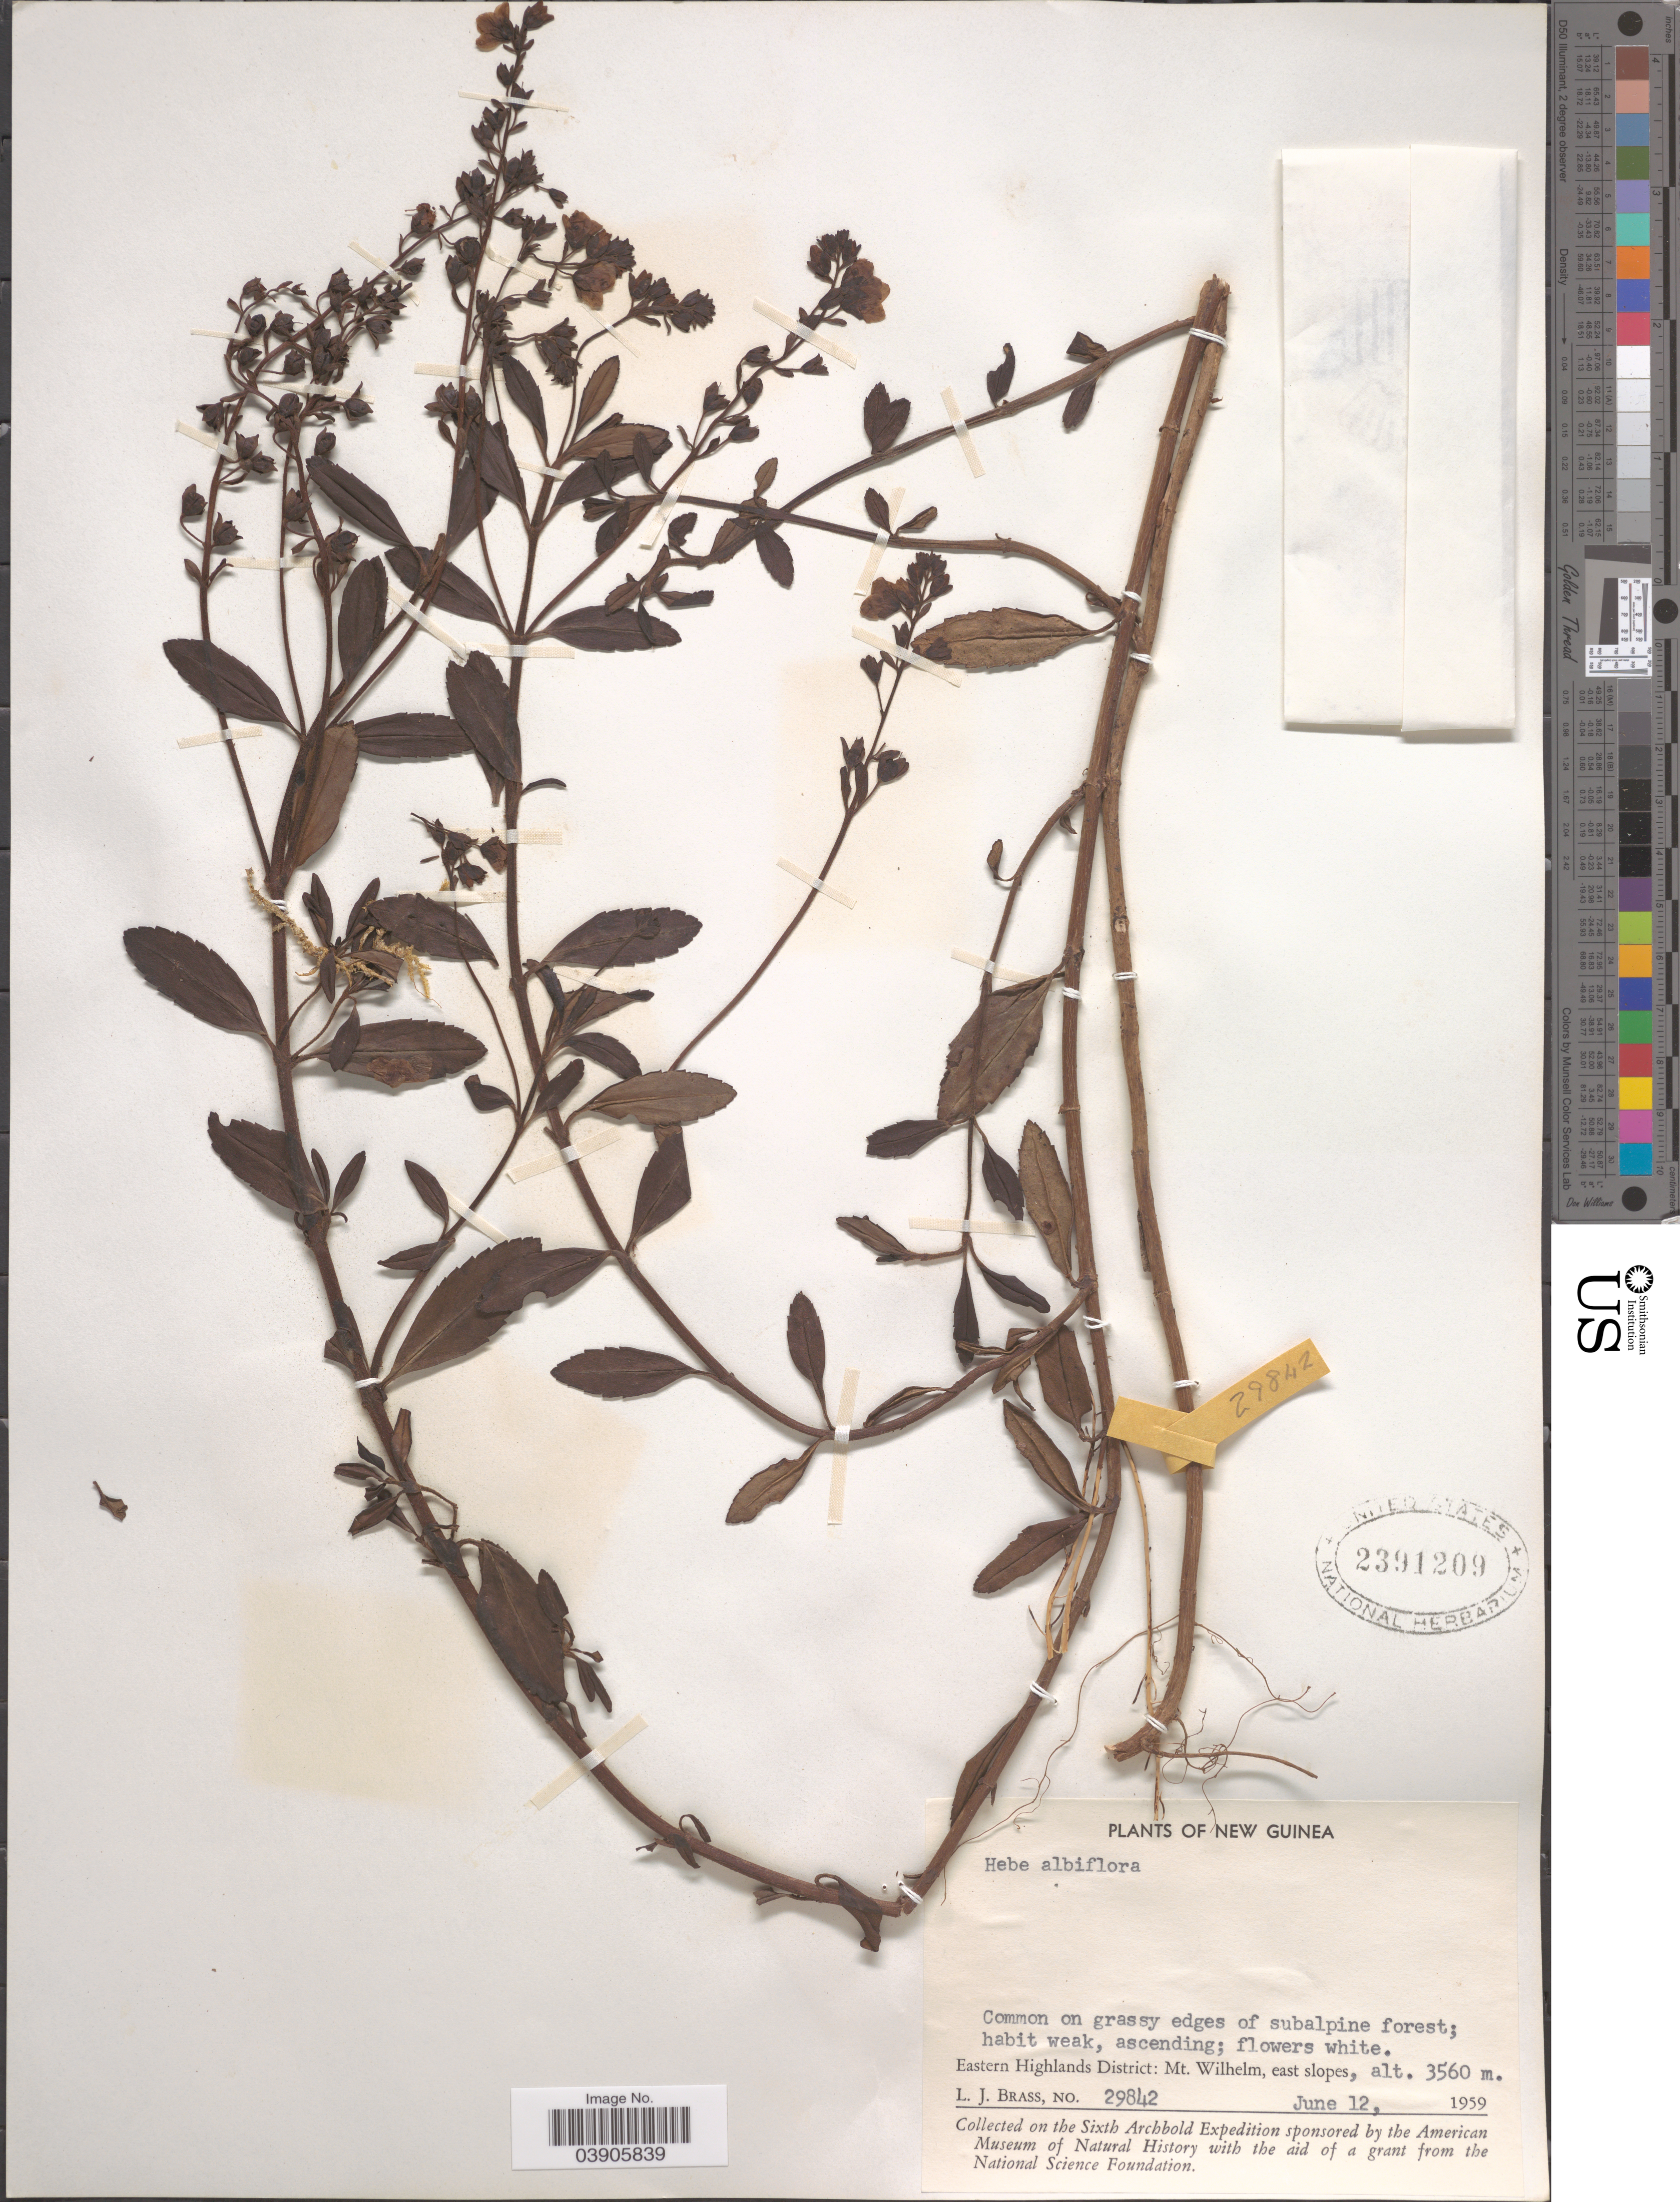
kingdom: Plantae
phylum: Tracheophyta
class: Magnoliopsida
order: Lamiales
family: Plantaginaceae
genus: Hebe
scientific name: Hebe albiflora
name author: Pennell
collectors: L. J. Brass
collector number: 29842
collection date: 1959-06-12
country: Papua New Guinea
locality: New Guinea. Eastern Highlands District: Mt. Wilhelm, east slopes.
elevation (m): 3560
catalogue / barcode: US 2391209